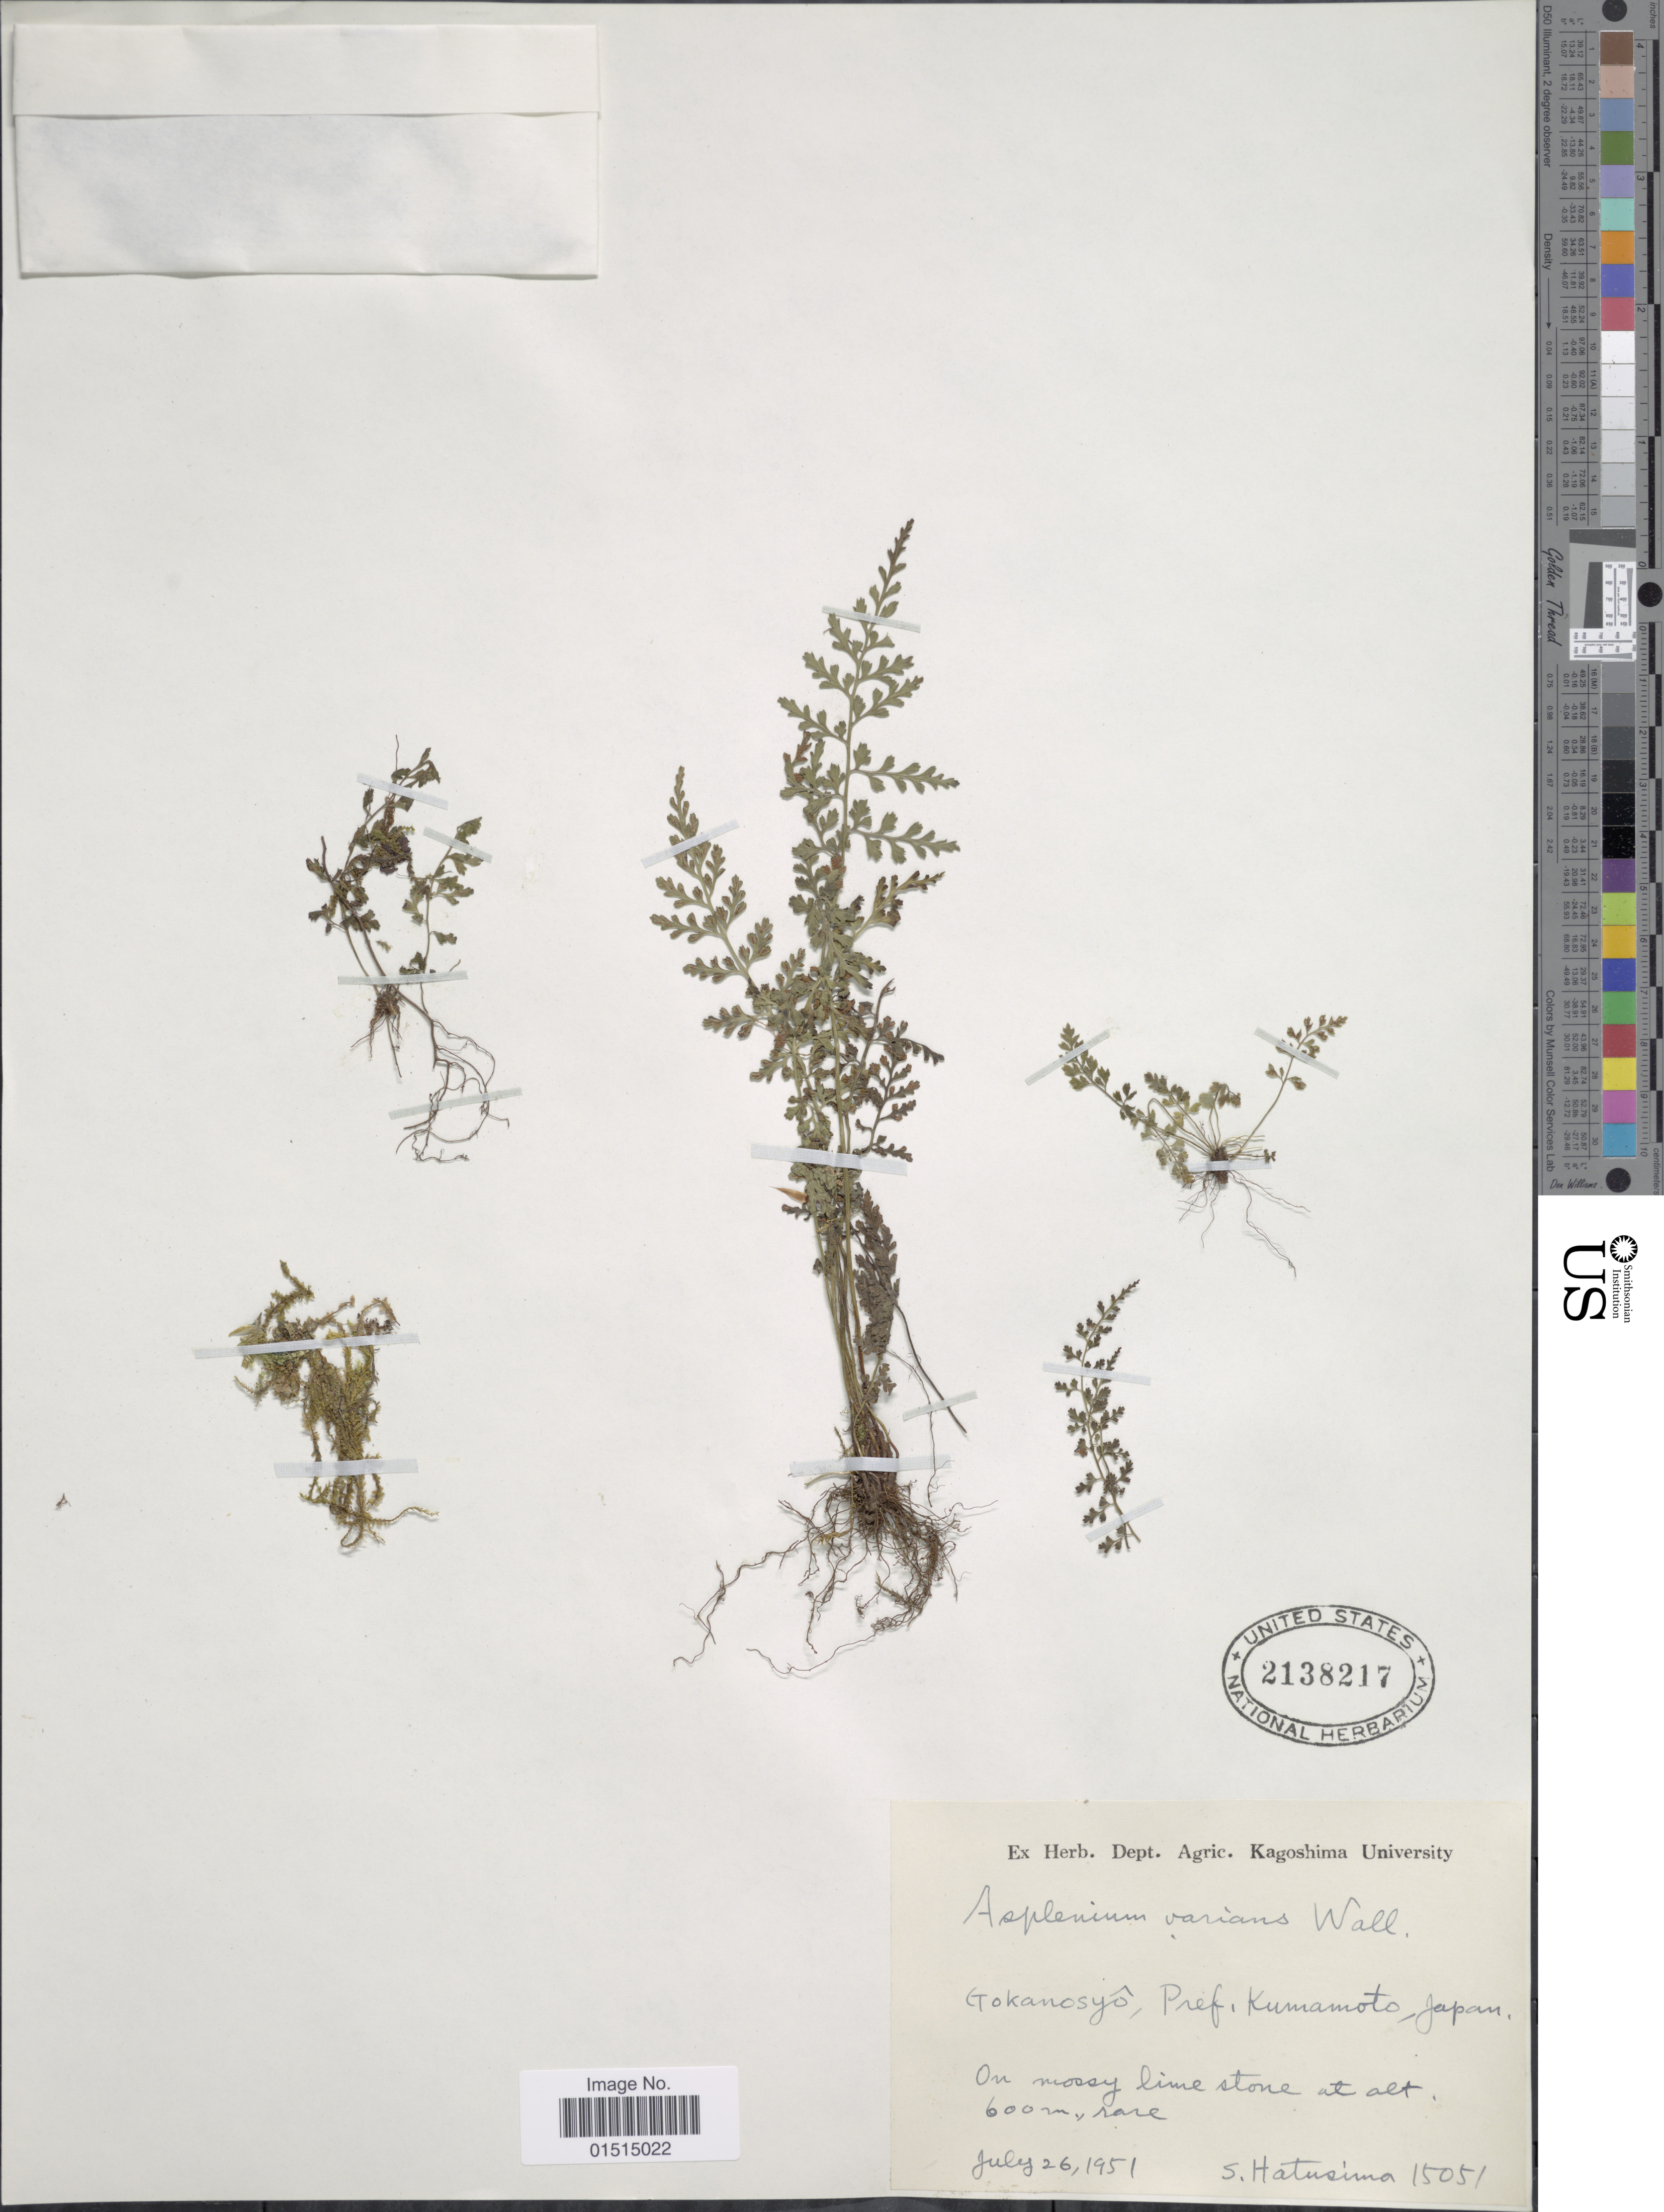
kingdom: Plantae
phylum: Tracheophyta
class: Polypodiopsida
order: Polypodiales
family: Aspleniaceae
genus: Asplenium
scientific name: Asplenium laciniatum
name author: D. Don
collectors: S. Hatusima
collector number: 15051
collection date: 1951-07-26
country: Japan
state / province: Kumamoto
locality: Gokanosyo, pref. Kumamoto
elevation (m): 600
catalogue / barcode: US 2138217